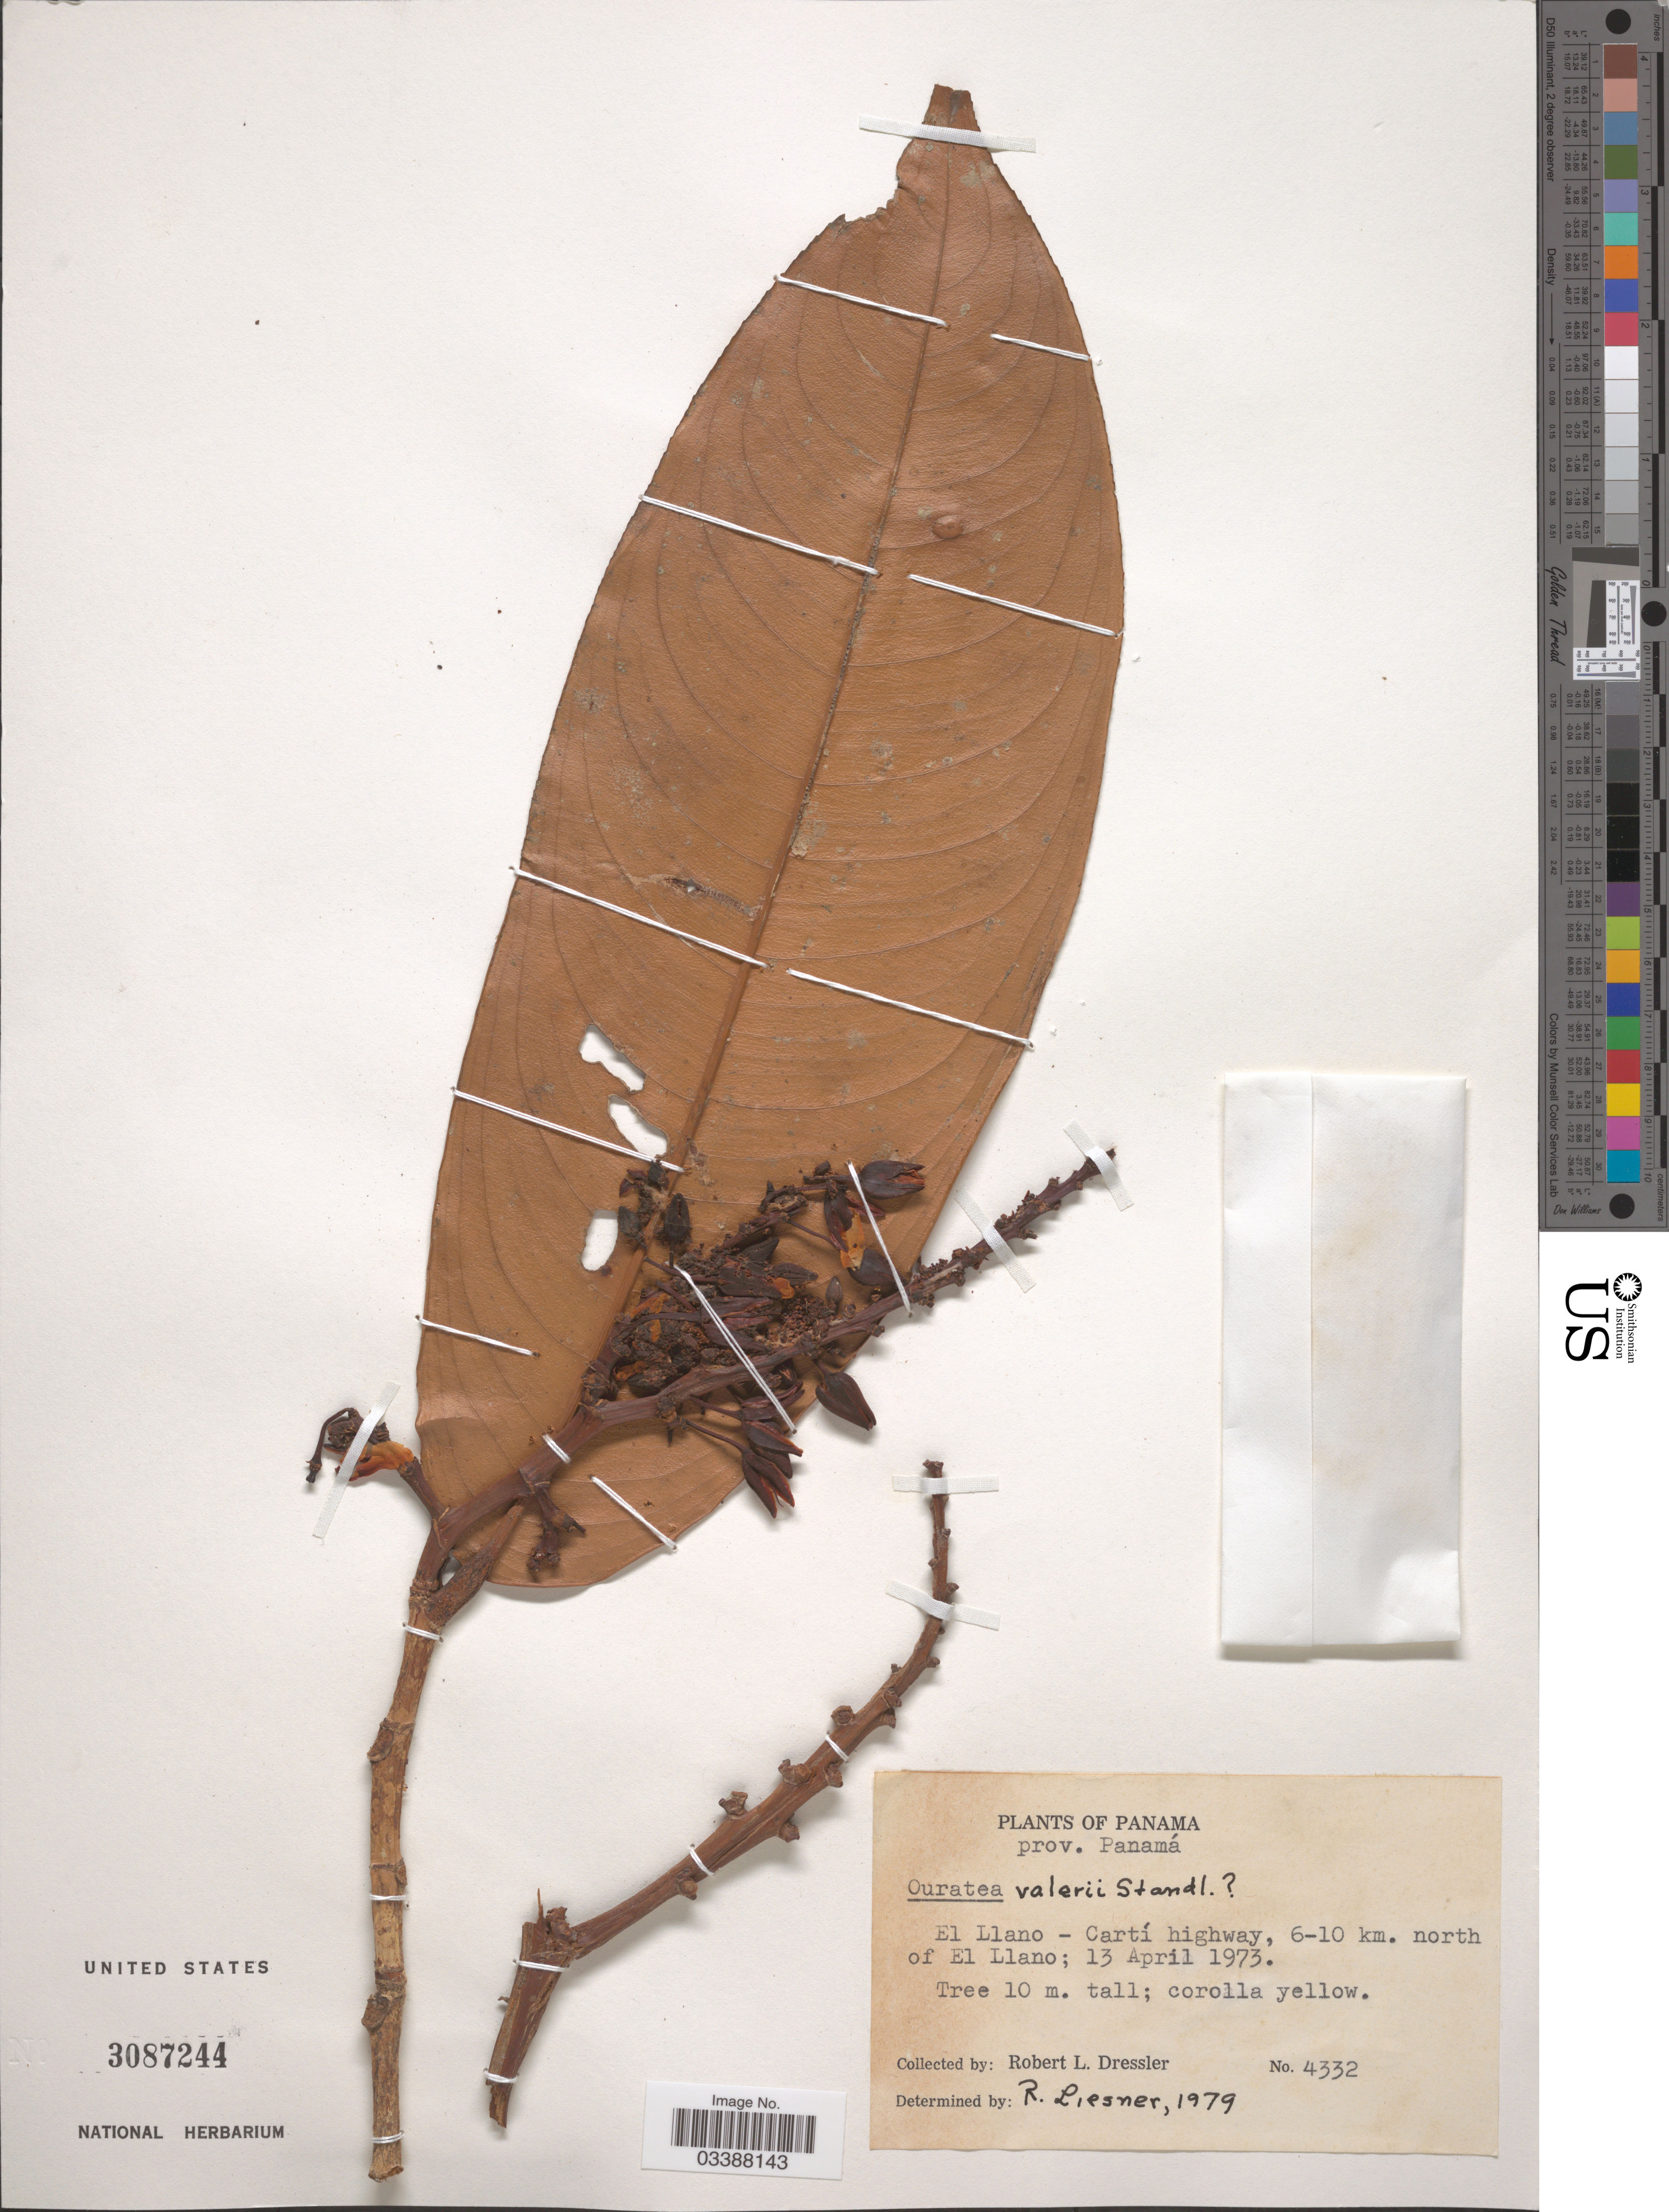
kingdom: Plantae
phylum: Tracheophyta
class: Magnoliopsida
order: Malpighiales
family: Ochnaceae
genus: Ouratea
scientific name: Ouratea valerii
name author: Standl.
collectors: R. Dressler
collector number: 4332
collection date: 1973-04-13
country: Panama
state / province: Panamá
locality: El Llano-Cartí highway, 6-10 km. north of El Llano.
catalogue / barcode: US 3087244